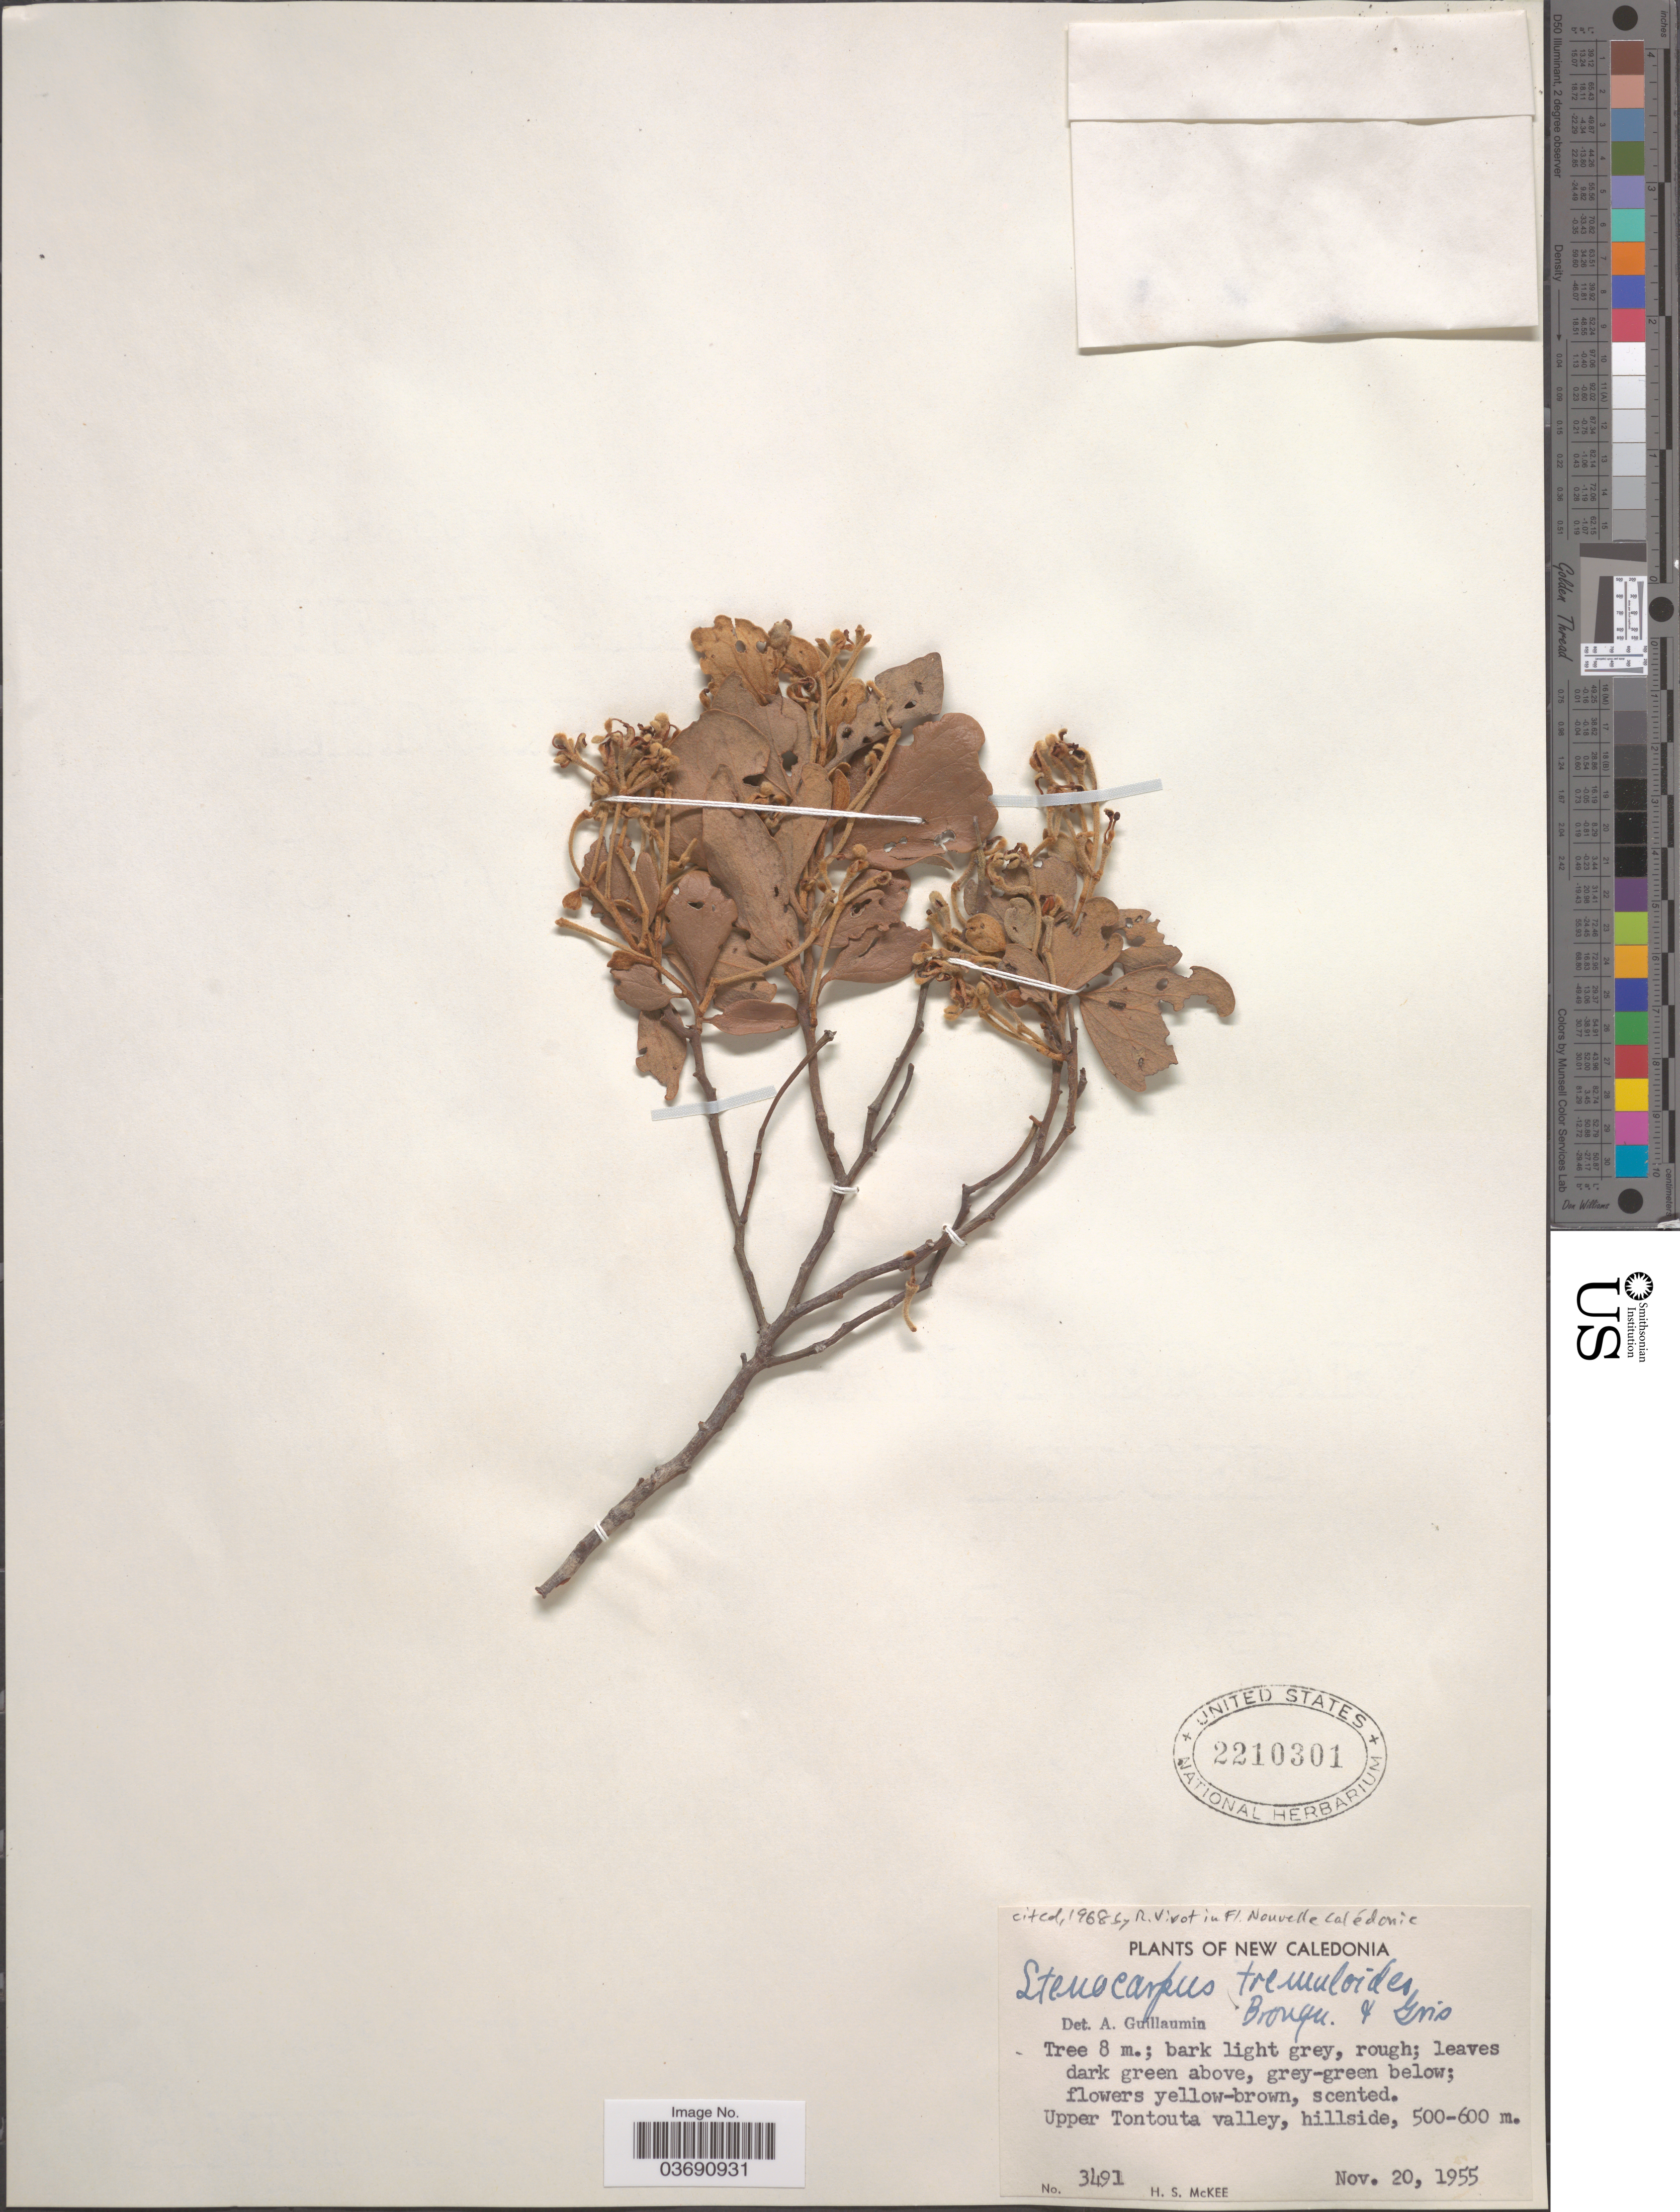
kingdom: Plantae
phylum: Tracheophyta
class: Magnoliopsida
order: Proteales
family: Proteaceae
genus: Stenocarpus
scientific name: Stenocarpus tremuloides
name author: Brongn. & Gris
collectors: H. S. McKee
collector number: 3491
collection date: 1955-11-20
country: New Caledonia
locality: Upper Tontouta Valley, hillside.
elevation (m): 500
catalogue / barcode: US 2210301